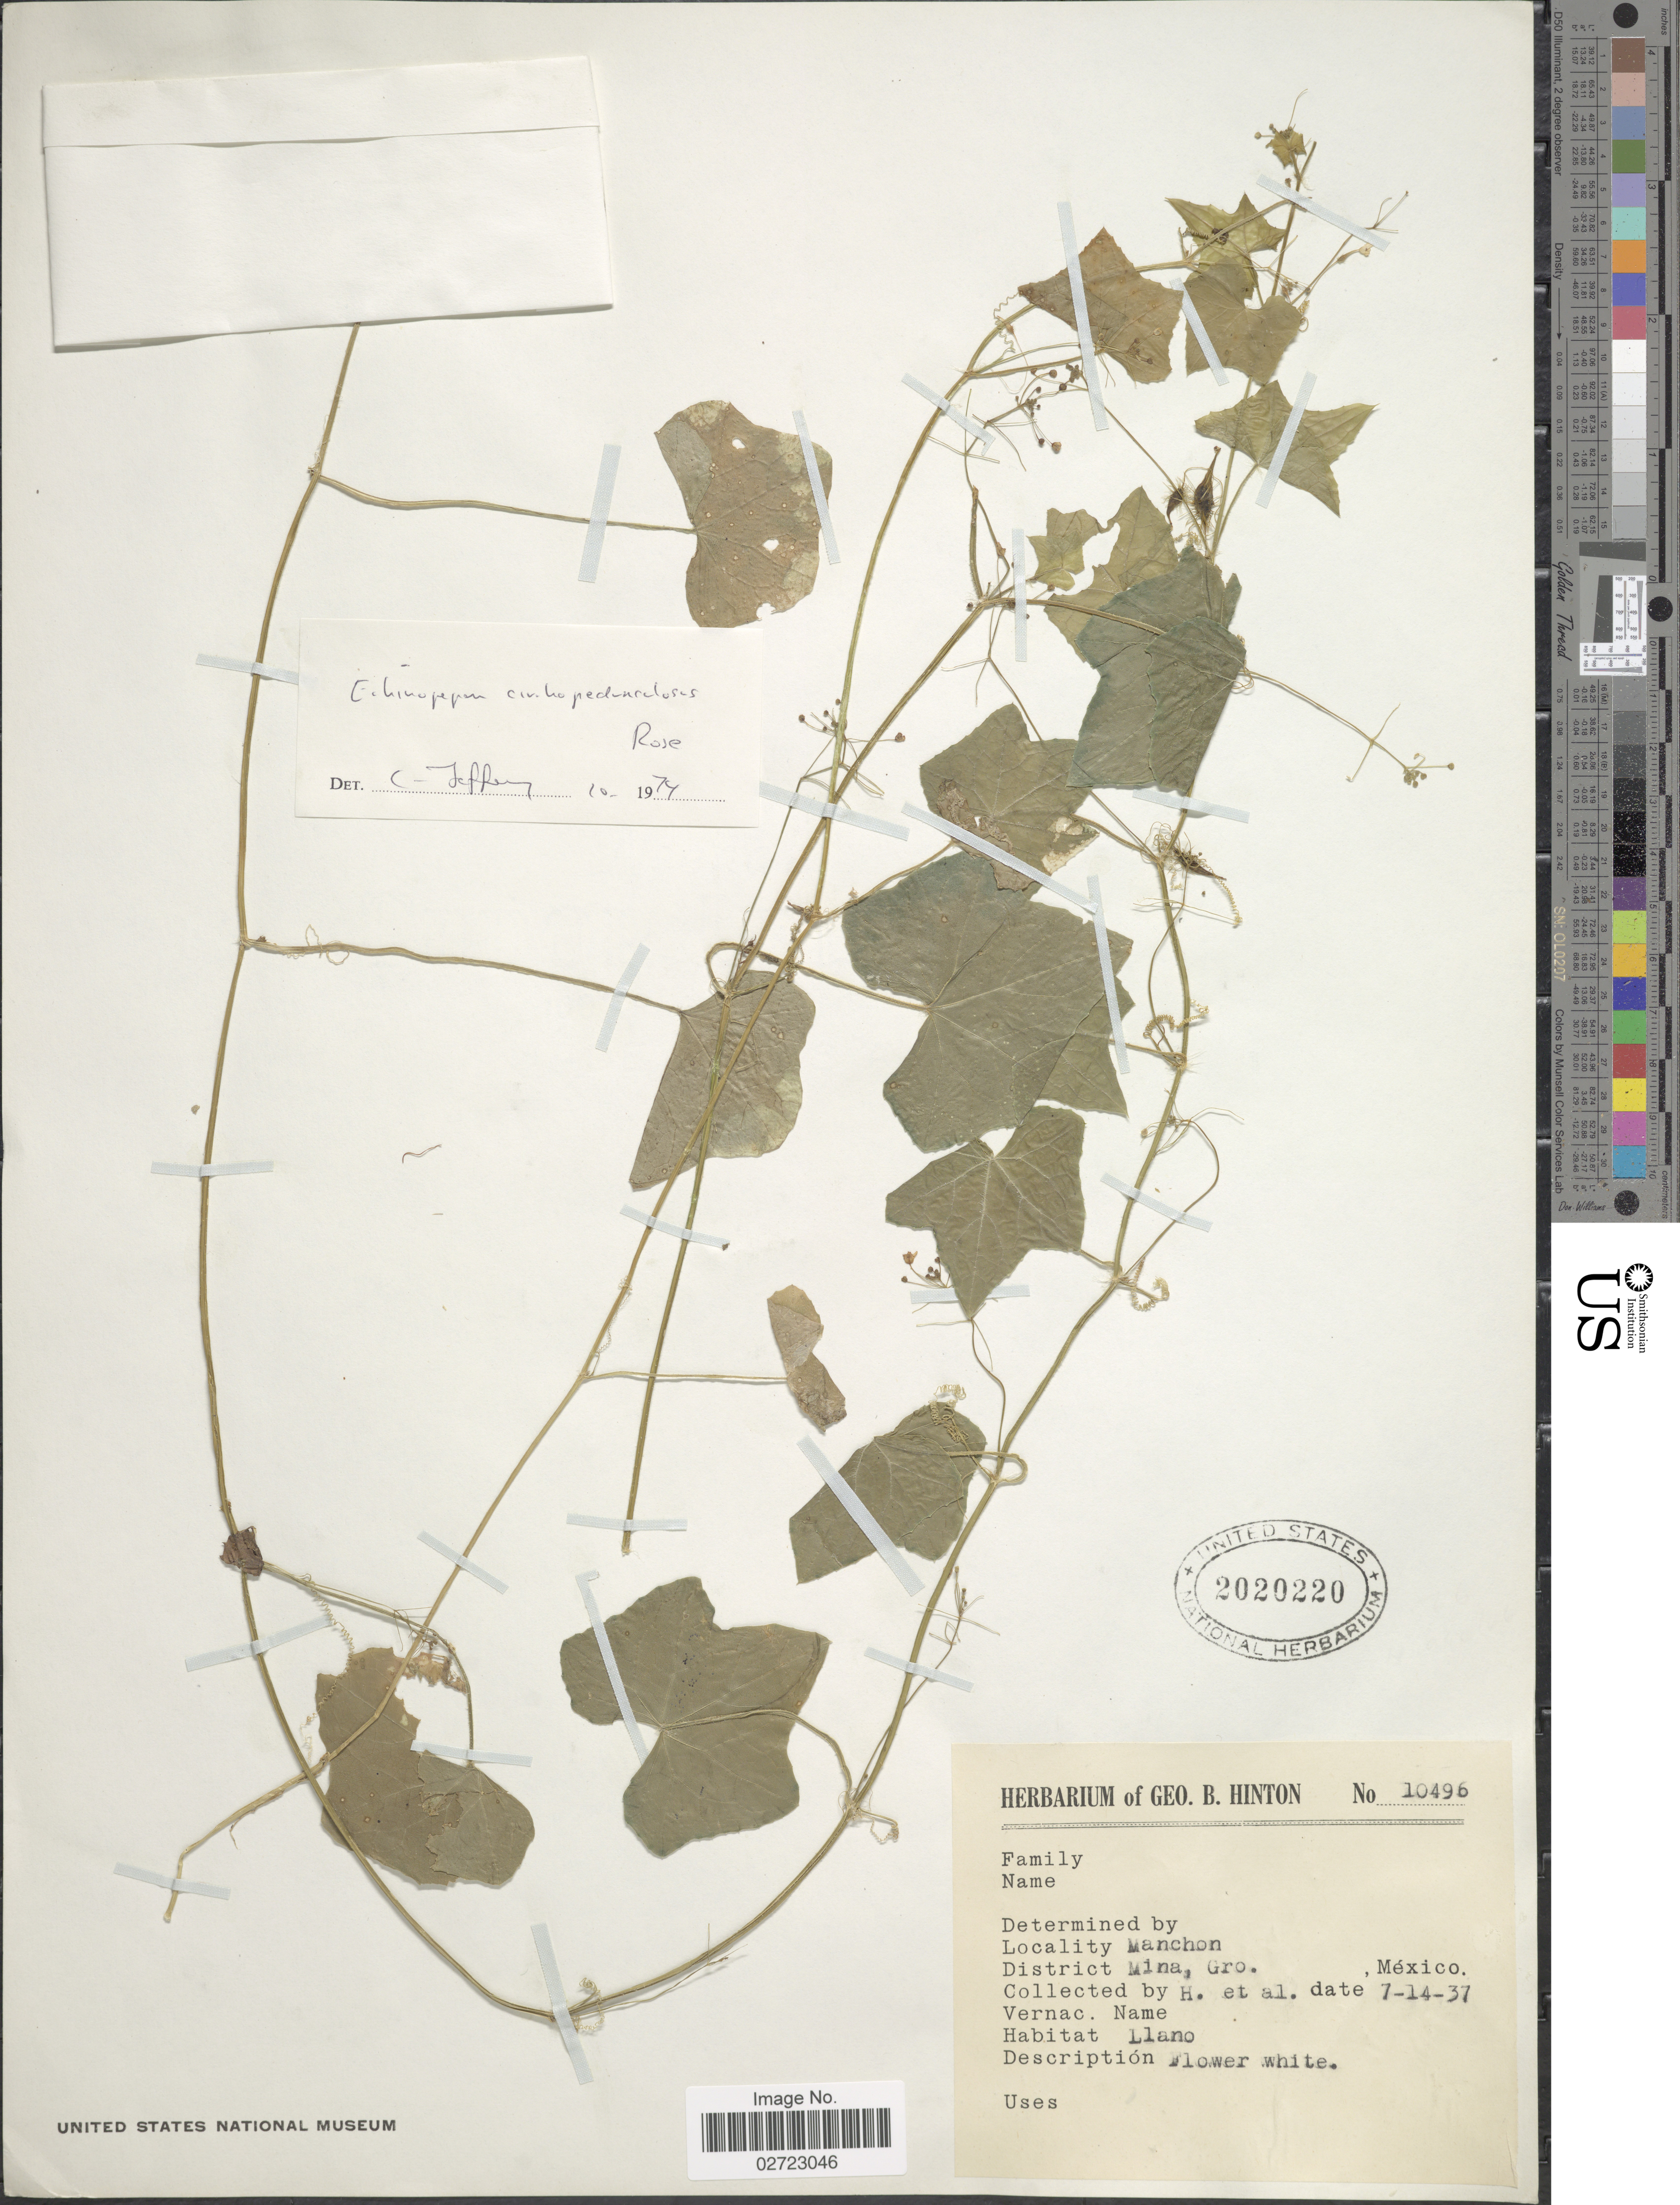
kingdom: Plantae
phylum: Tracheophyta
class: Magnoliopsida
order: Cucurbitales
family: Cucurbitaceae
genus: Echinopepon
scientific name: Echinopepon cirrhopedunculatus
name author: Rose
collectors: G. B. Hinton & et al.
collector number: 10496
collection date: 1937-07-14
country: Mexico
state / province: Guerrero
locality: Manchon, District Mina.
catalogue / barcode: US 2020220